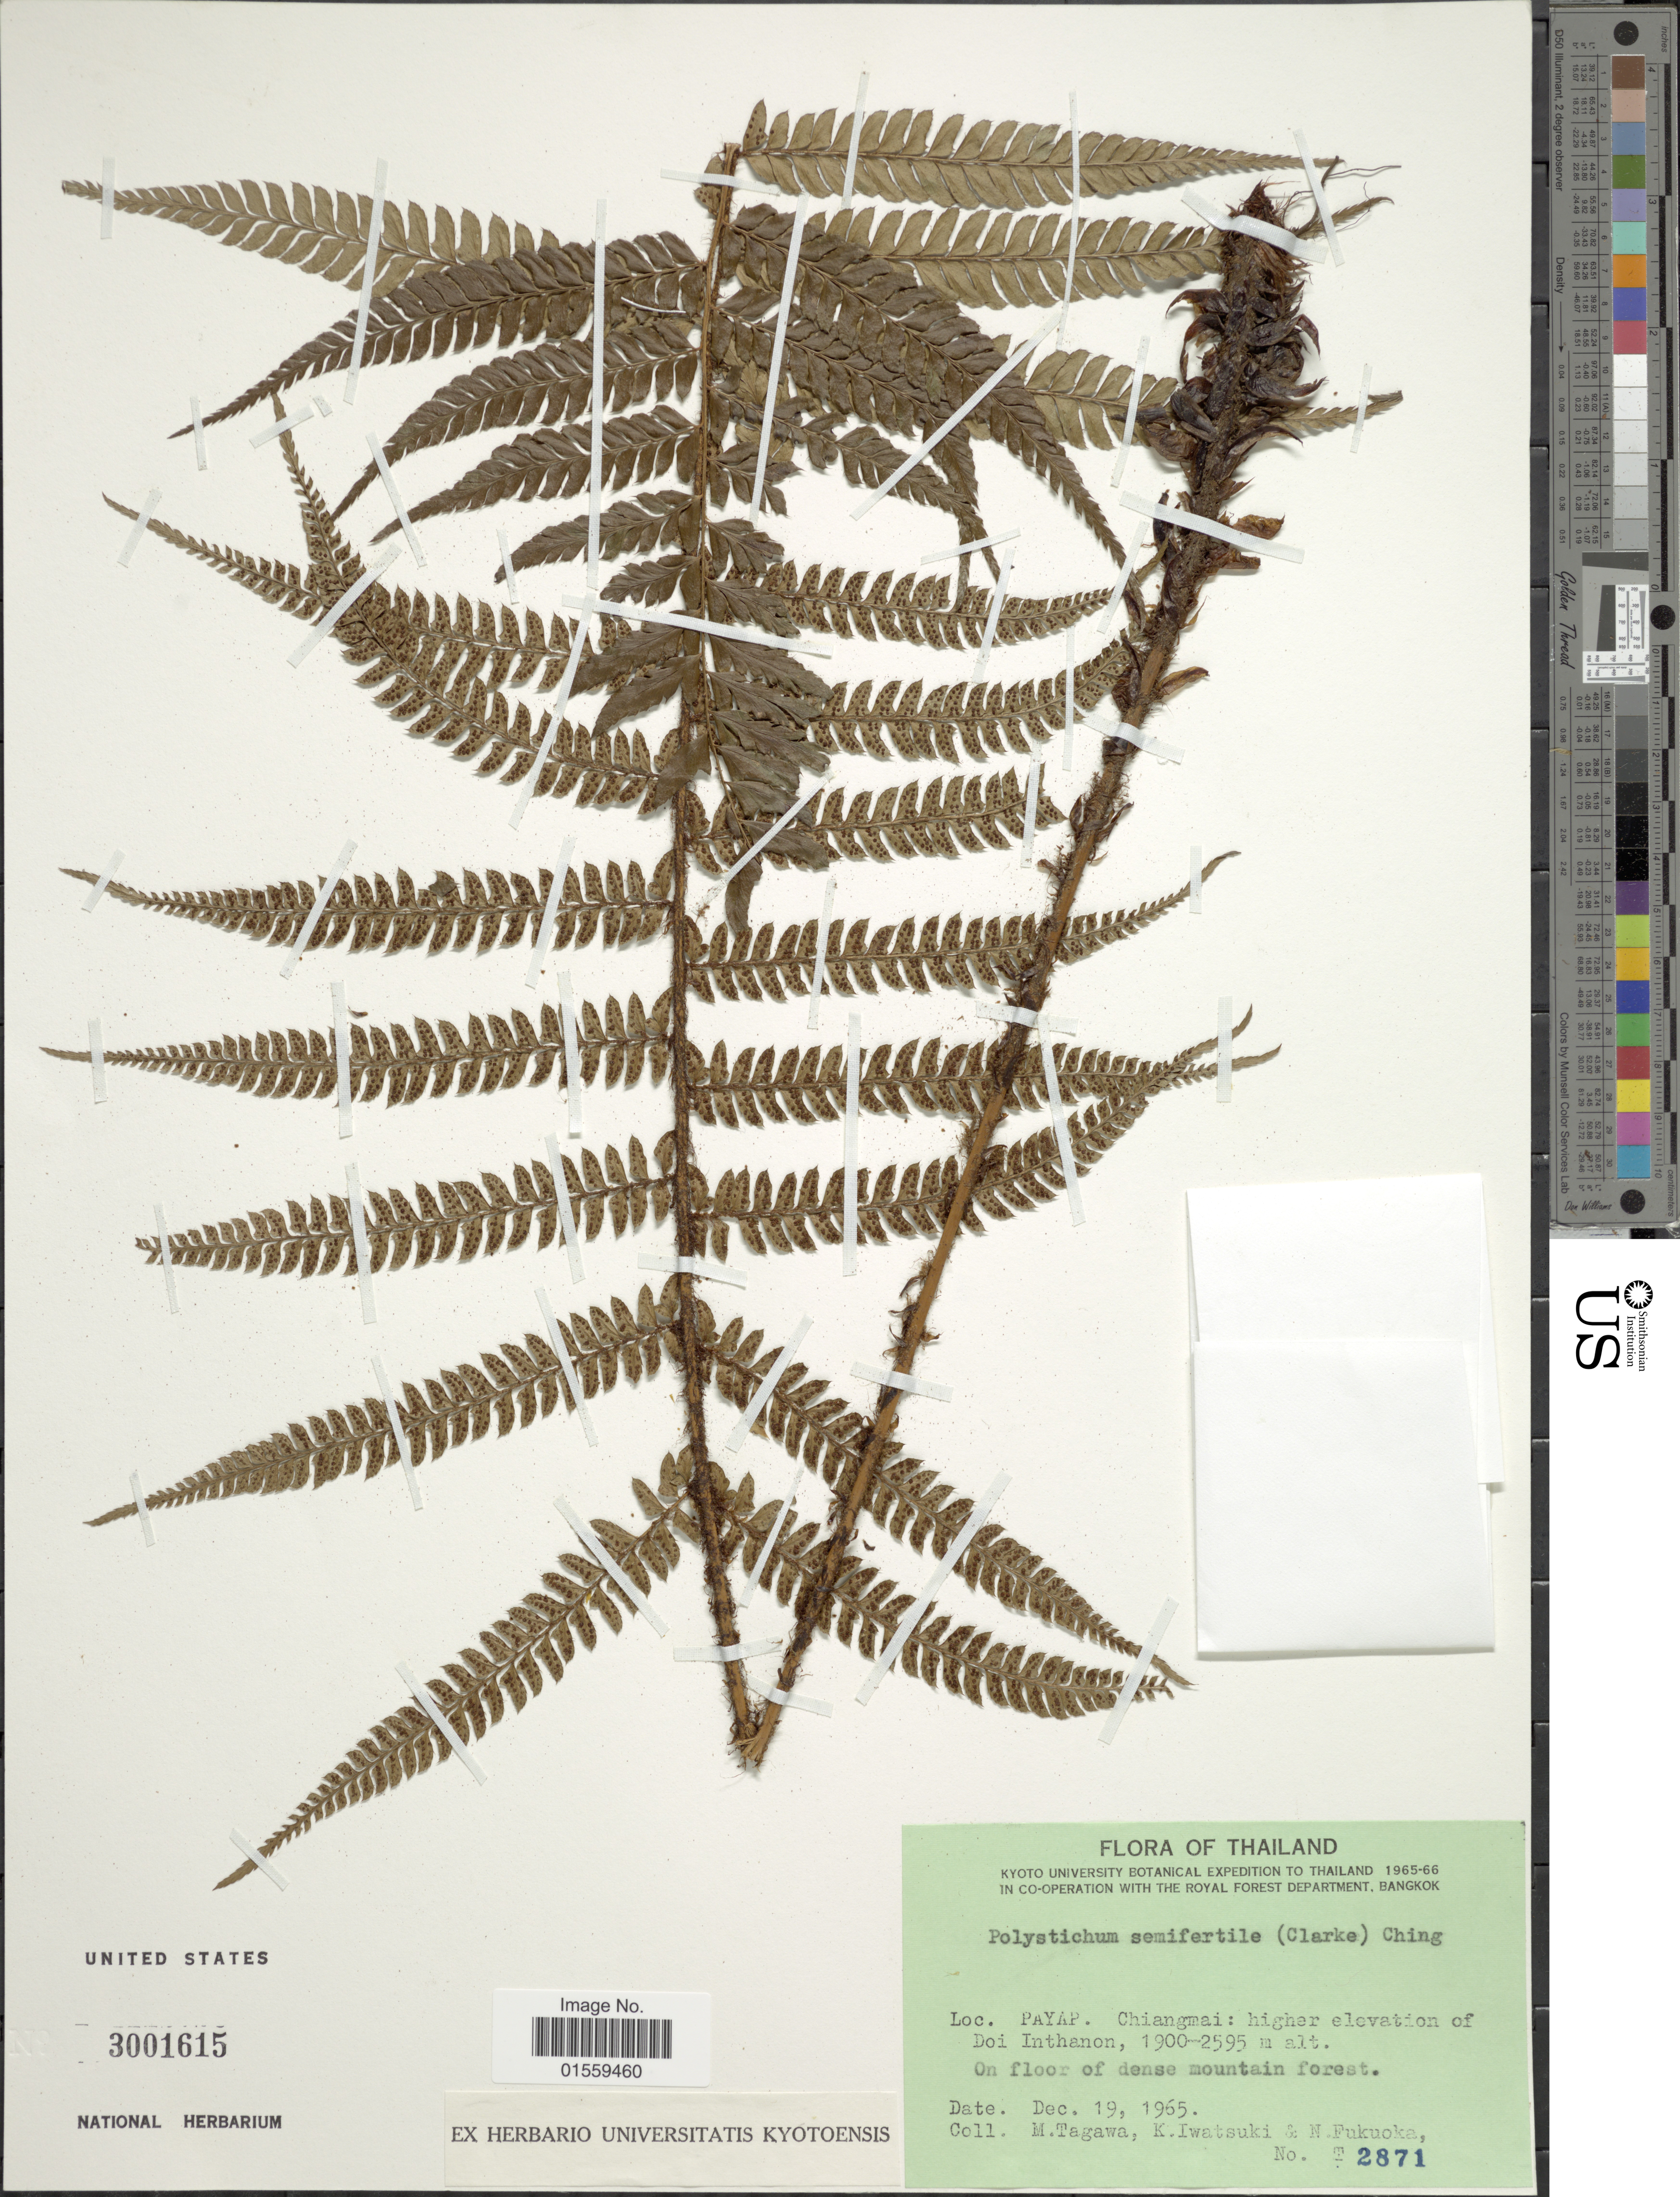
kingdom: Plantae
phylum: Tracheophyta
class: Polypodiopsida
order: Polypodiales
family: Dryopteridaceae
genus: Polystichum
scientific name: Polystichum semifertile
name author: (C.B. Clarke) Ching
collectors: M. Tagawa, K. Iwatsuki & N. Fukuoka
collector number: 2871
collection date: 1965-12-19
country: Thailand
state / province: Chiang Mai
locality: Payap: higher elevation of Doi Inthanon.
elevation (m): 1900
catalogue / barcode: US 3001615